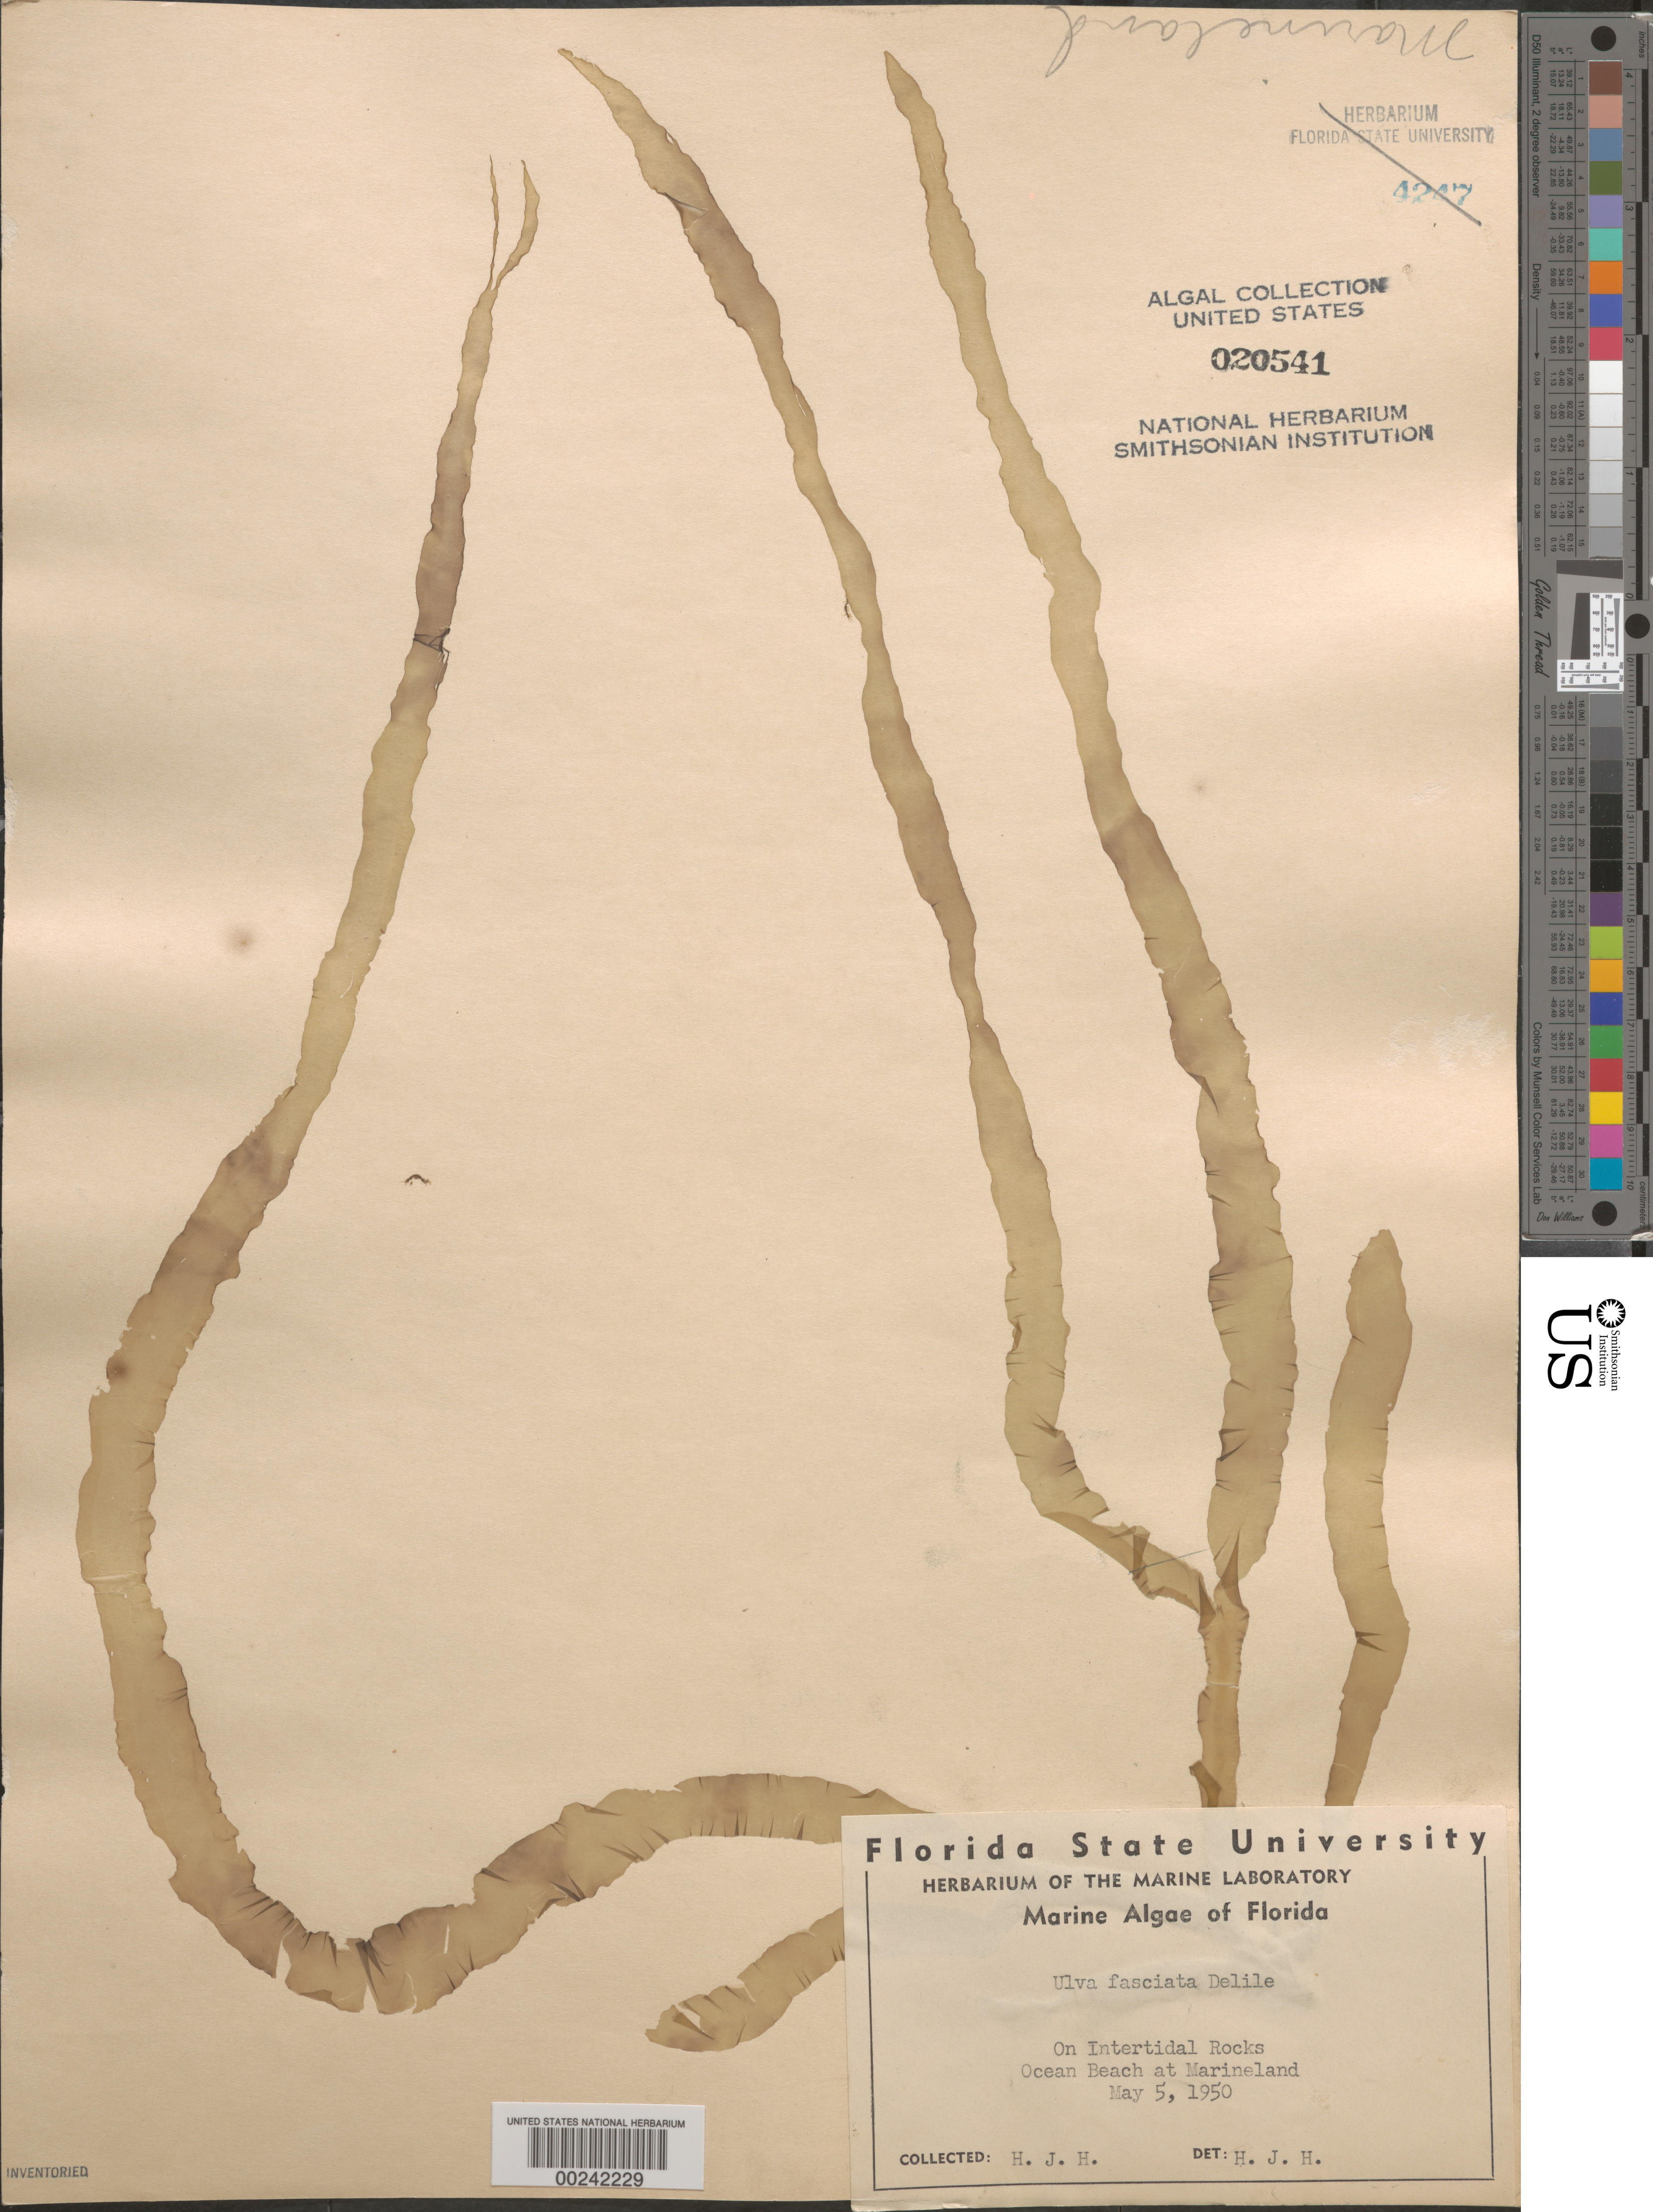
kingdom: Plantae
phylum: Chlorophyta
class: Ulvophyceae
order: Ulvales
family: Ulvaceae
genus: Ulva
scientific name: Ulva lactuca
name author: L.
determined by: Algae name updating Project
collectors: H. J. Humm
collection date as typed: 05 May 1950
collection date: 1950-05-05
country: United States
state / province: Florida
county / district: Flagler County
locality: Marineland ocean beach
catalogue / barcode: US 20541